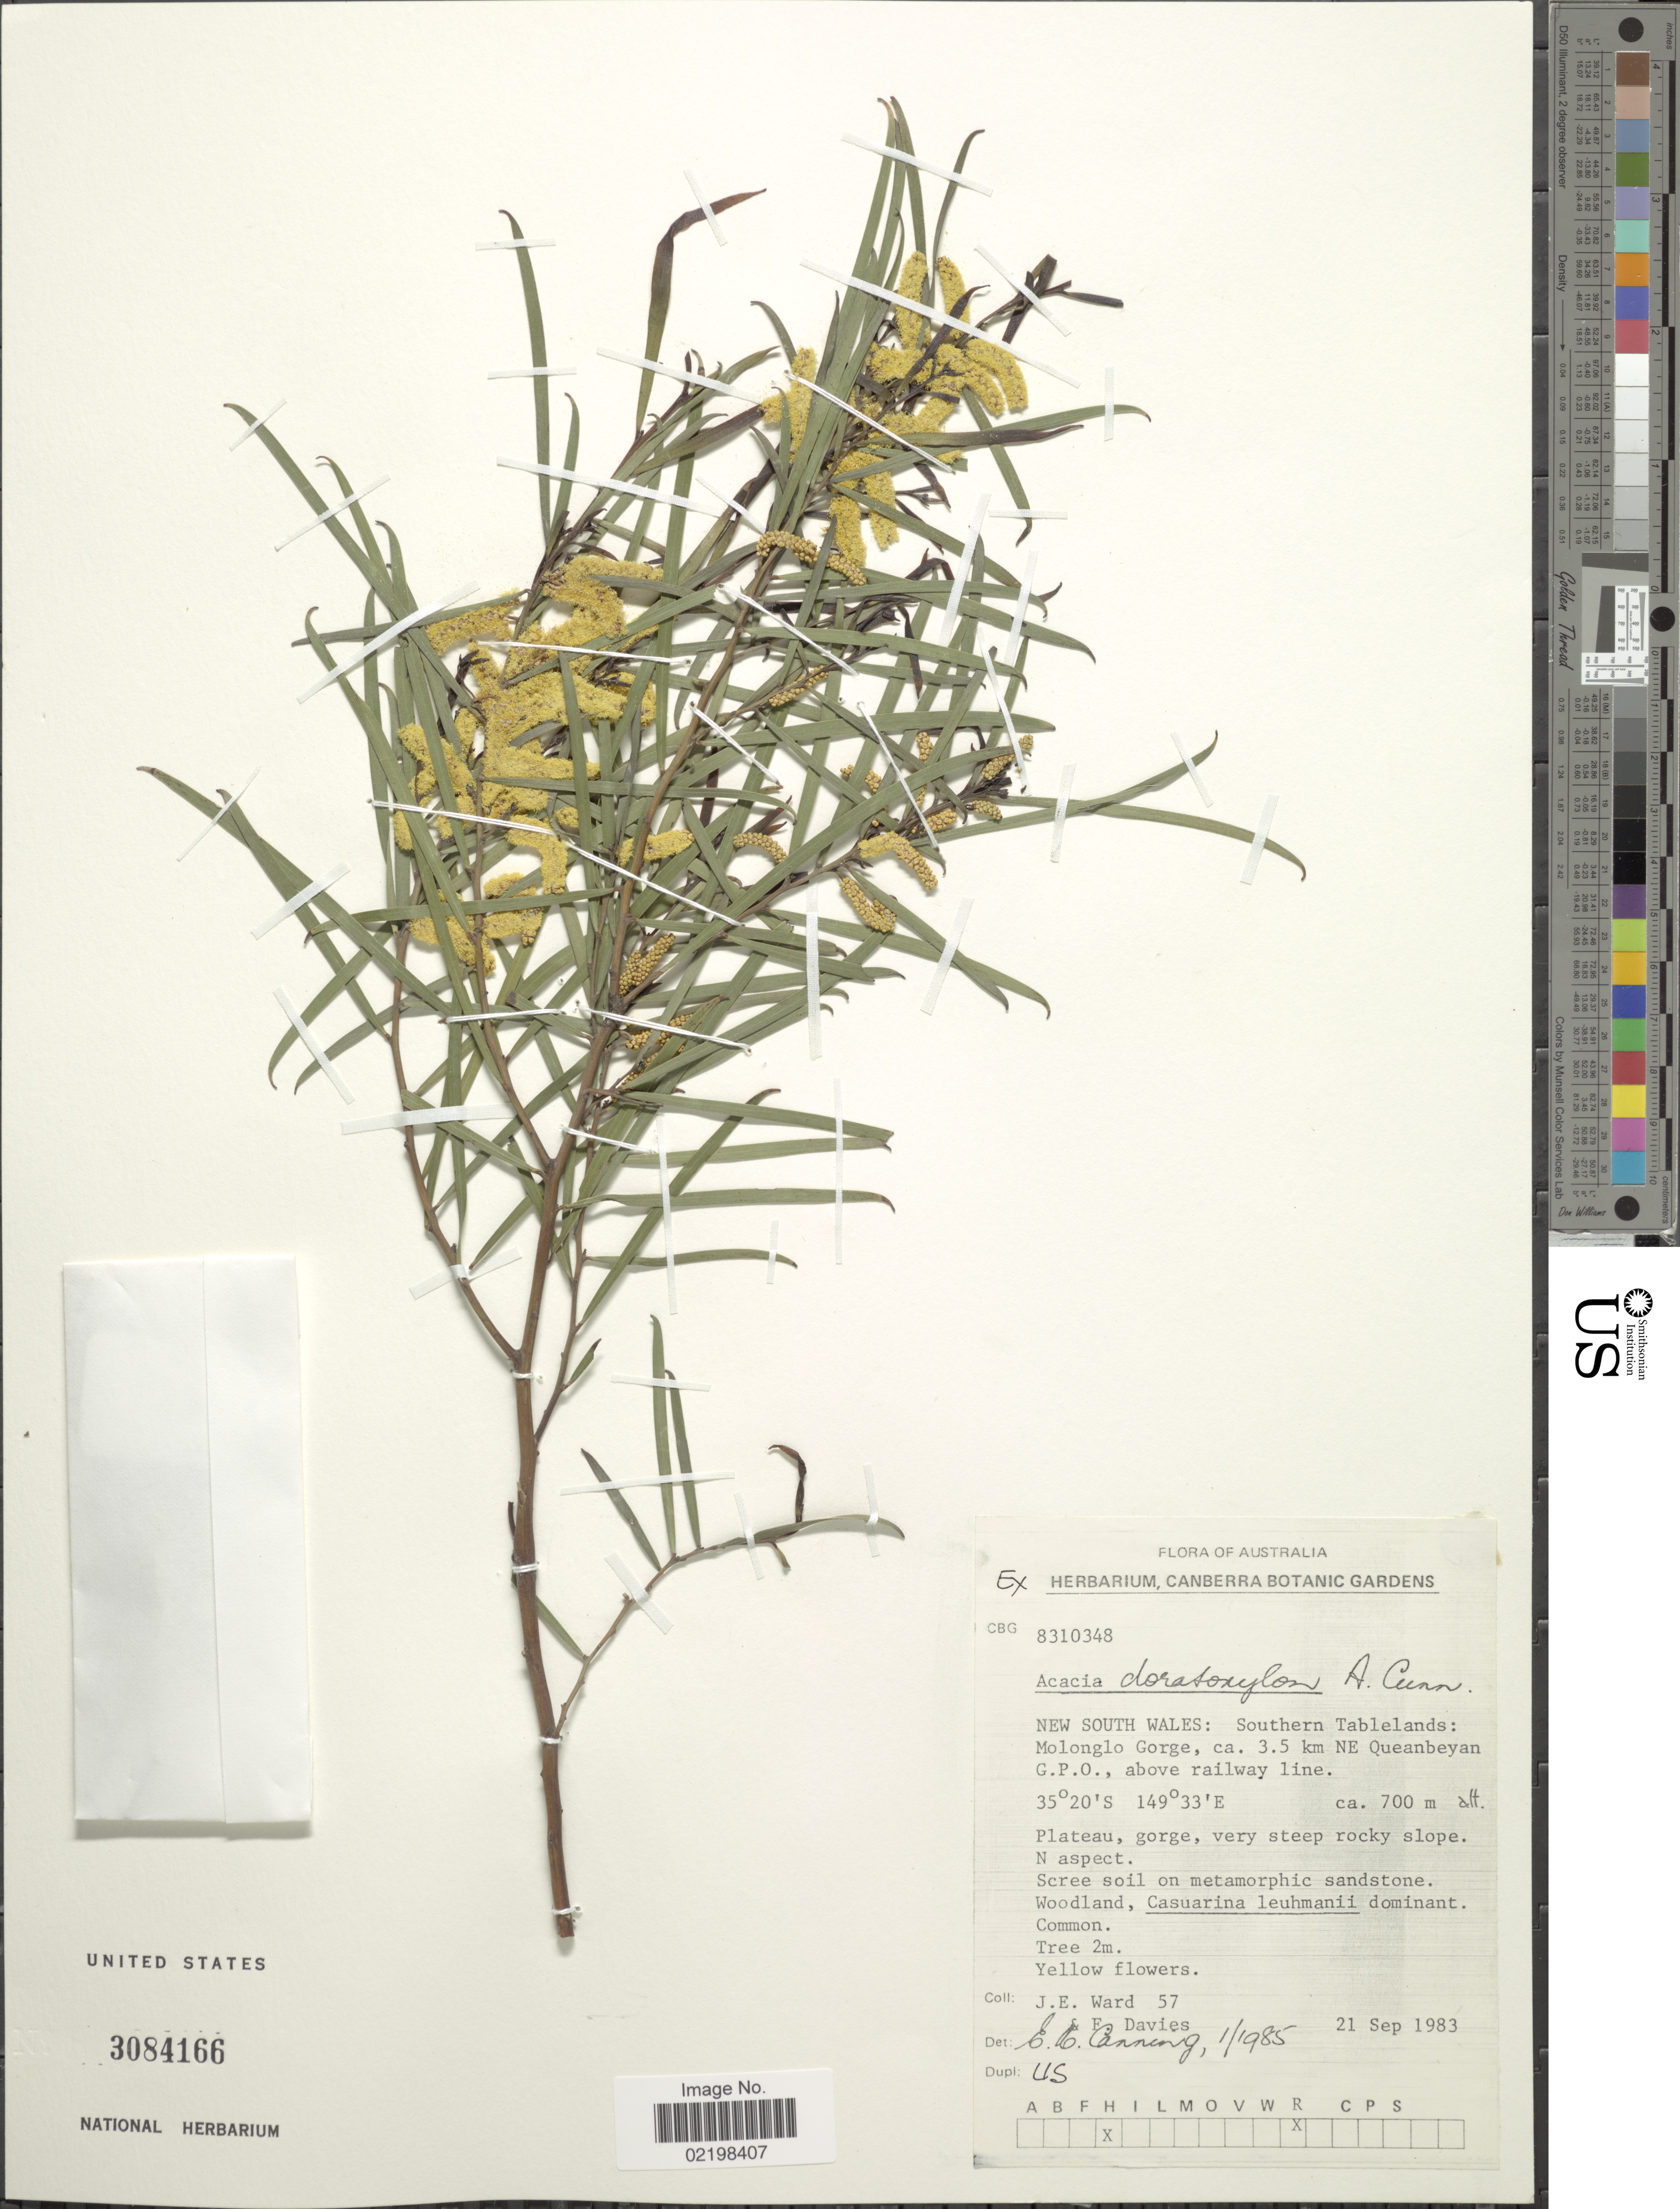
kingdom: Plantae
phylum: Tracheophyta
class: Magnoliopsida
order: Fabales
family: Fabaceae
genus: Acacia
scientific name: Acacia doratoxylon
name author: Meisn.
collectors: J. Ward & F. Davies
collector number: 57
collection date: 1983-09-21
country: Australia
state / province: New South Wales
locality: New South Wales: Southern Tablelands Molonglo Gorge, ca. 3.5 km NE Queanbeyan G.P.O., above railway Line.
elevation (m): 700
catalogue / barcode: US 3084166